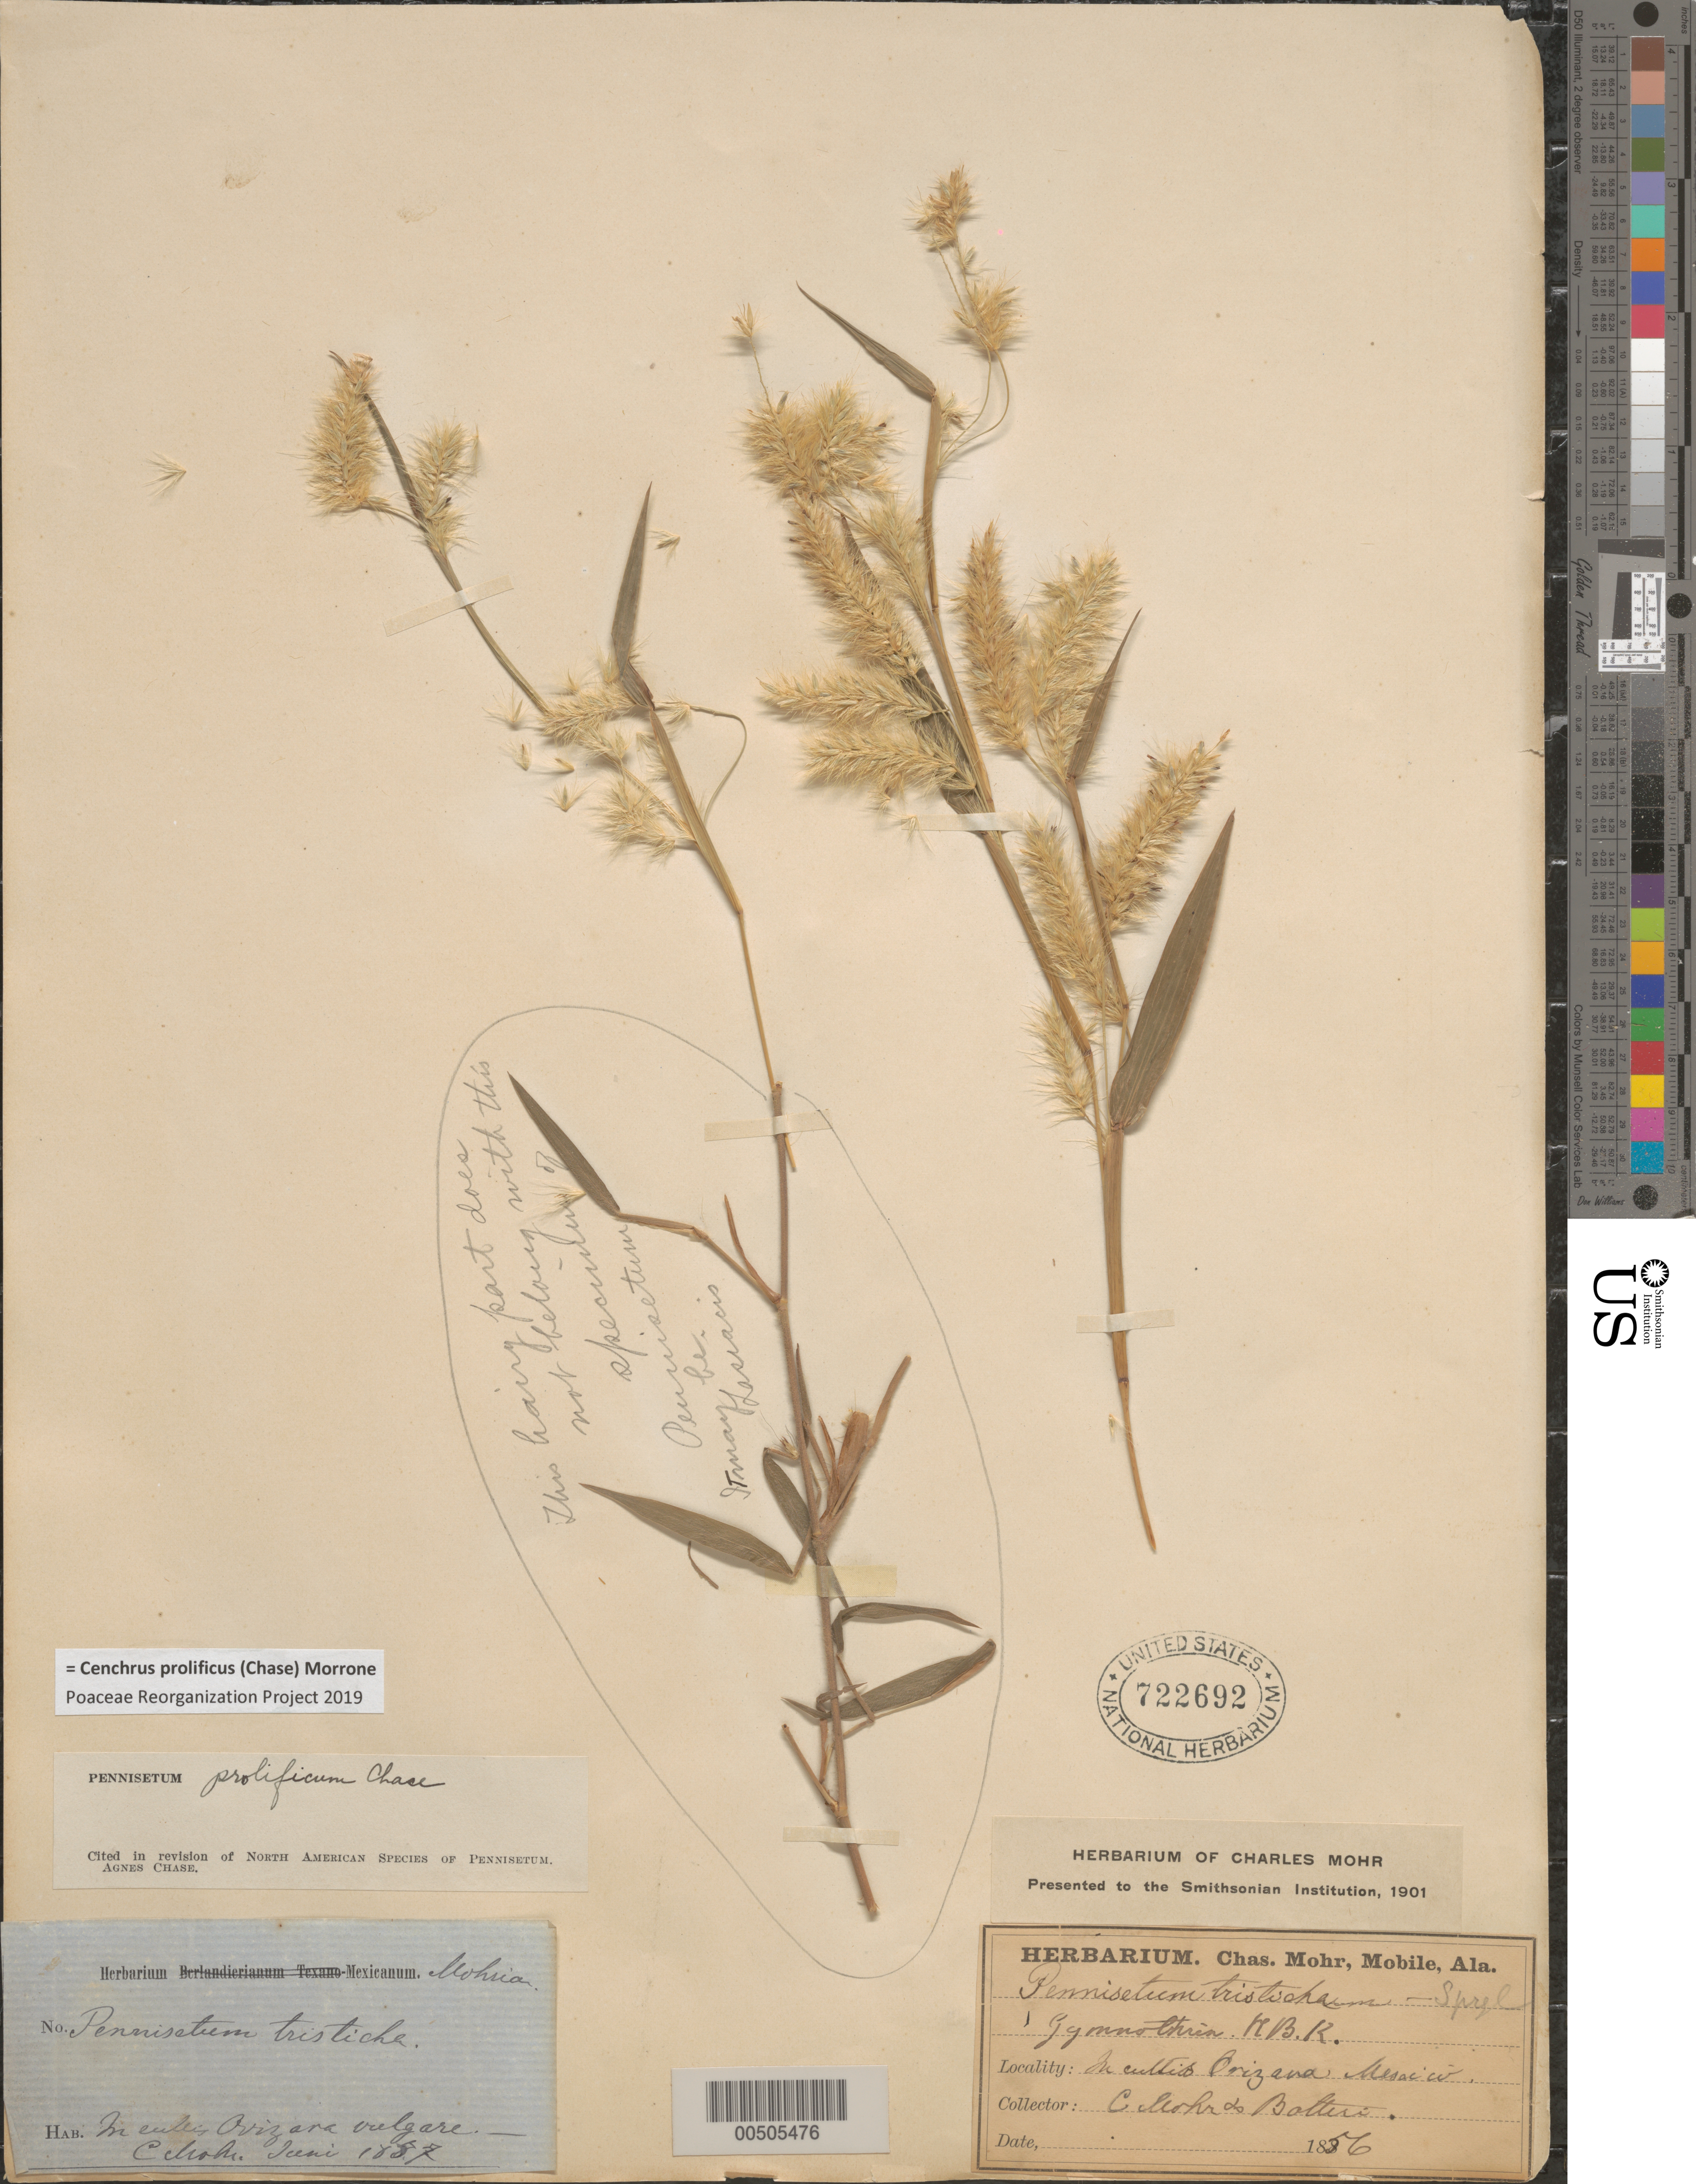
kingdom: Plantae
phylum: Tracheophyta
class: Liliopsida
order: Poales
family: Poaceae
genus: Cenchrus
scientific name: Cenchrus prolificus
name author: (Chase) Morrone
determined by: Poaceae Reorganization Project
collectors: E. Mohr & M. Botteri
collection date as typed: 1856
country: Mexico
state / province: Veracruz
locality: Orizaba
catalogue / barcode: US 722692